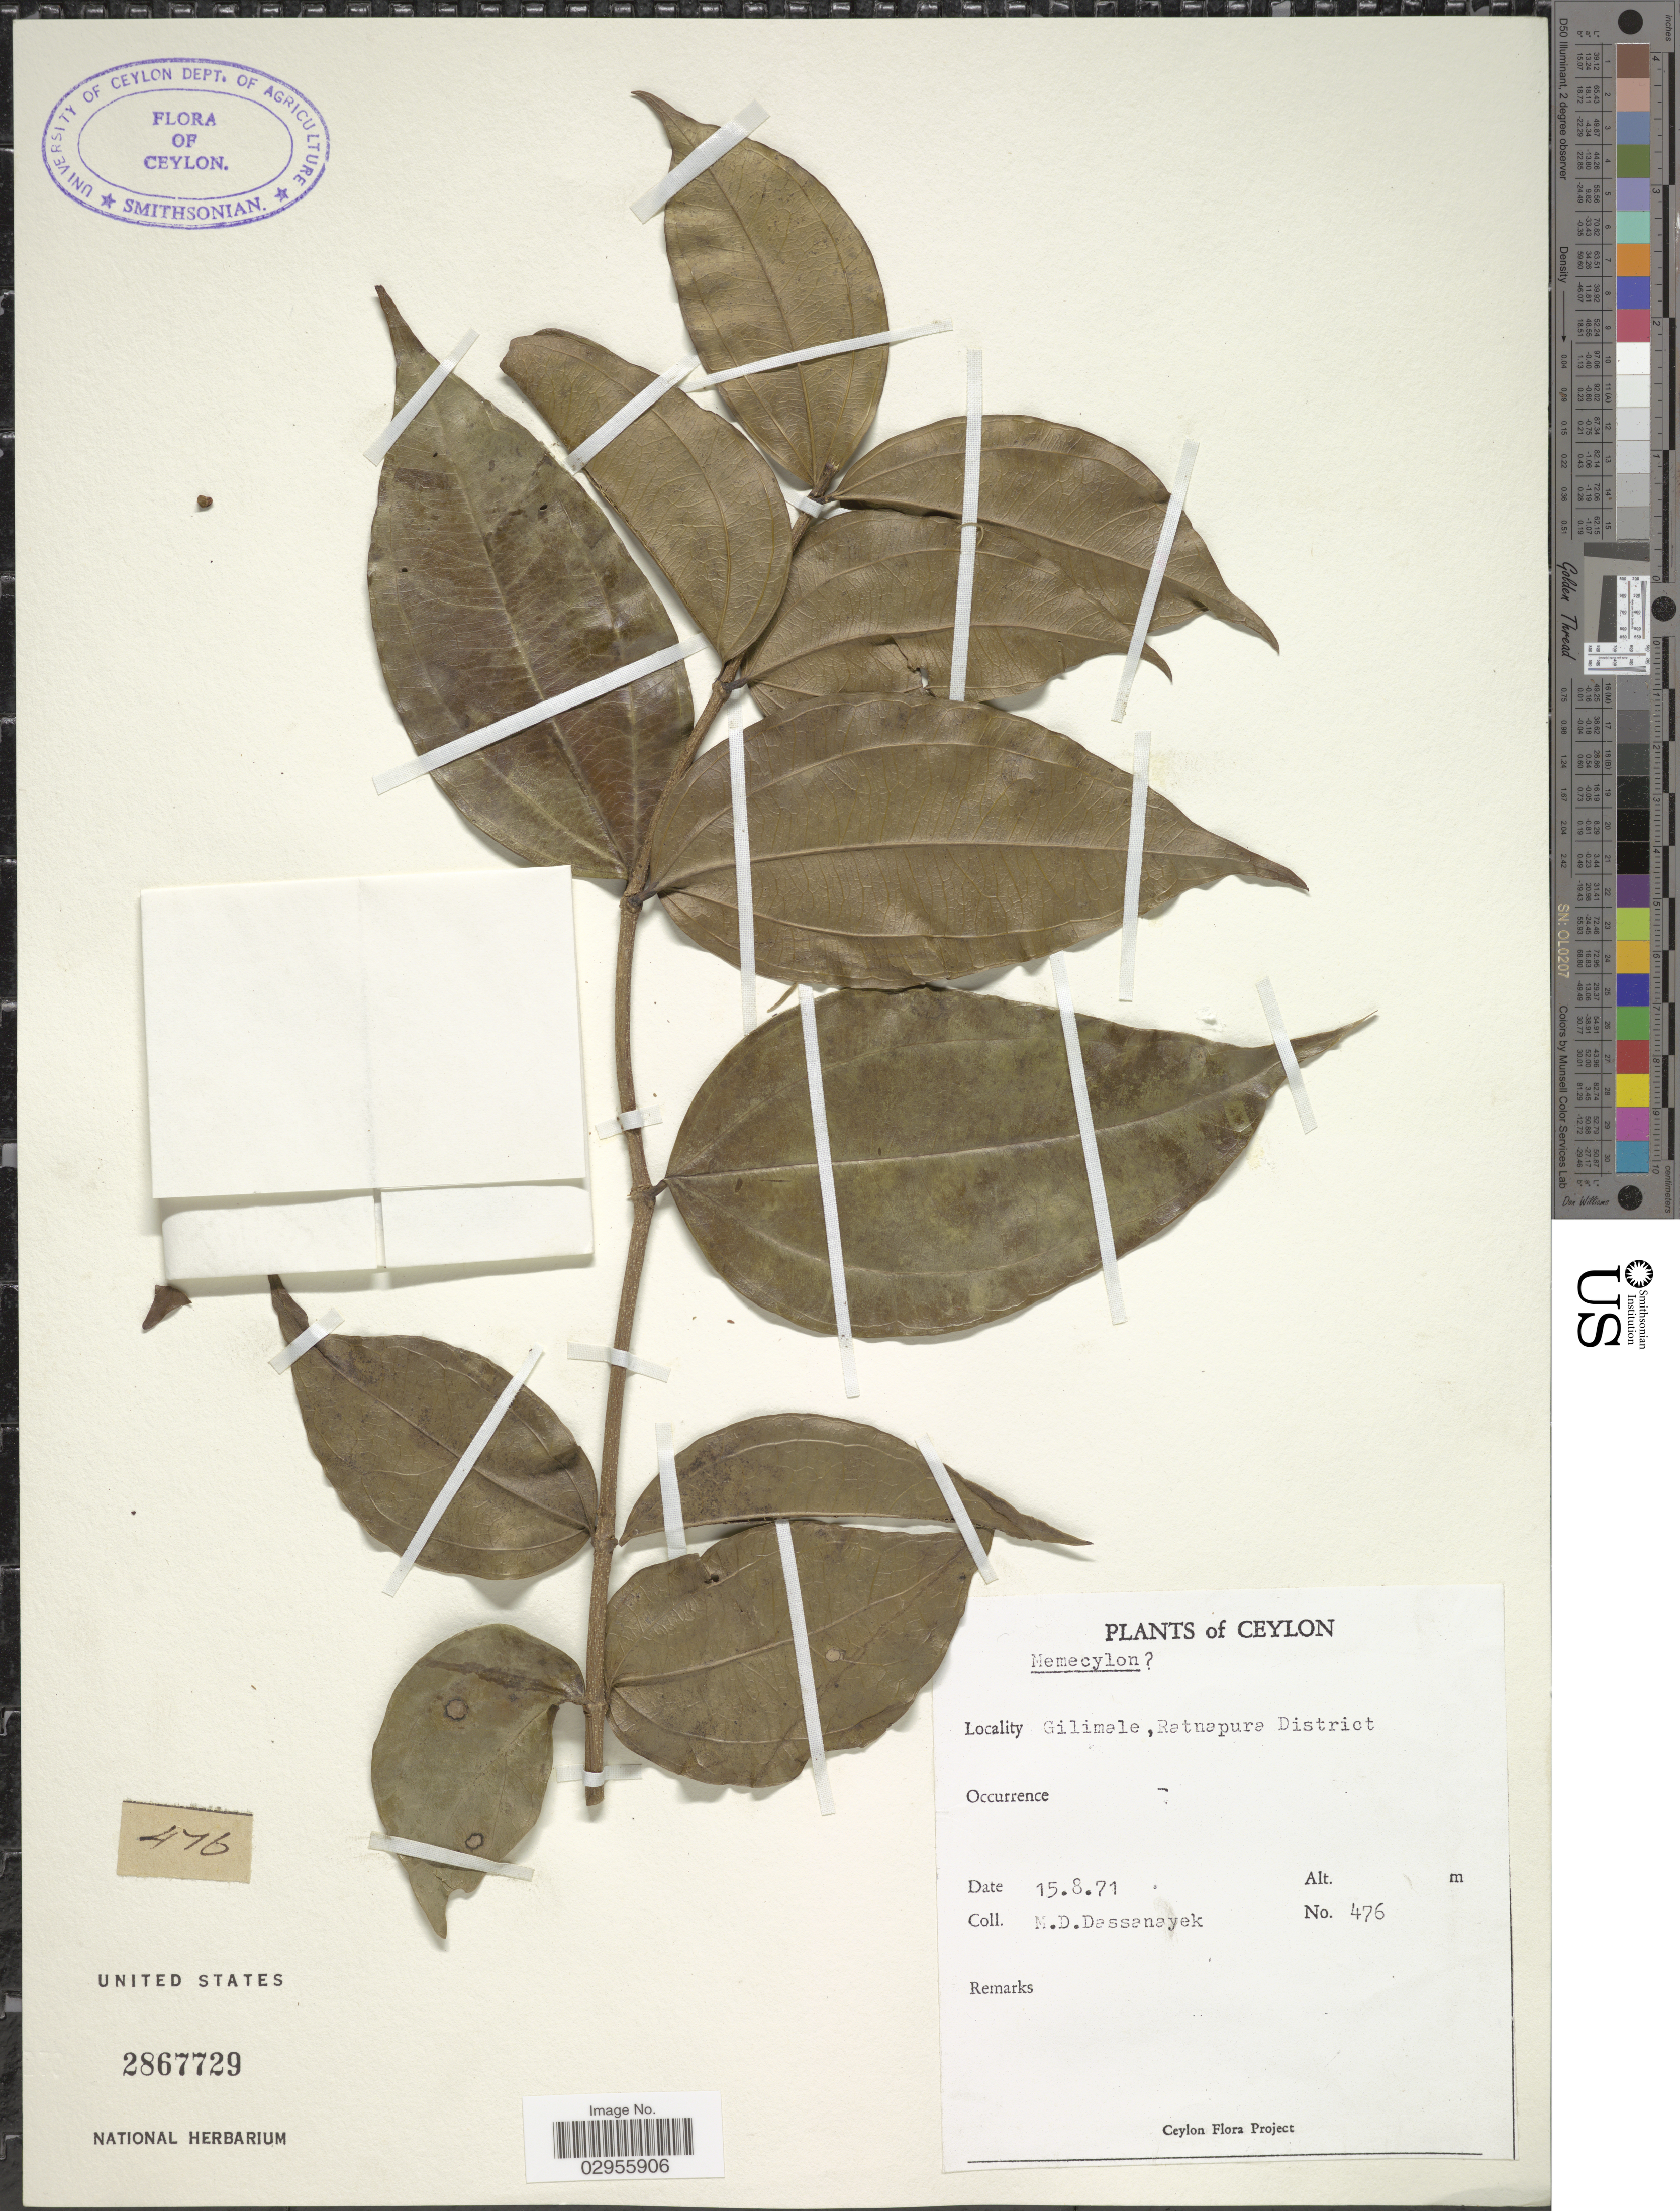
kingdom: Plantae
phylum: Tracheophyta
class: Magnoliopsida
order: Myrtales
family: Melastomataceae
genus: Memecylon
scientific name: Memecylon sp.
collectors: M. Dassanayek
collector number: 476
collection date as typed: Transcribed d/m/y: 15/8/71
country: Sri Lanka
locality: Ceylon. Gilimale, Ratnapura District.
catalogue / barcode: US 2867729